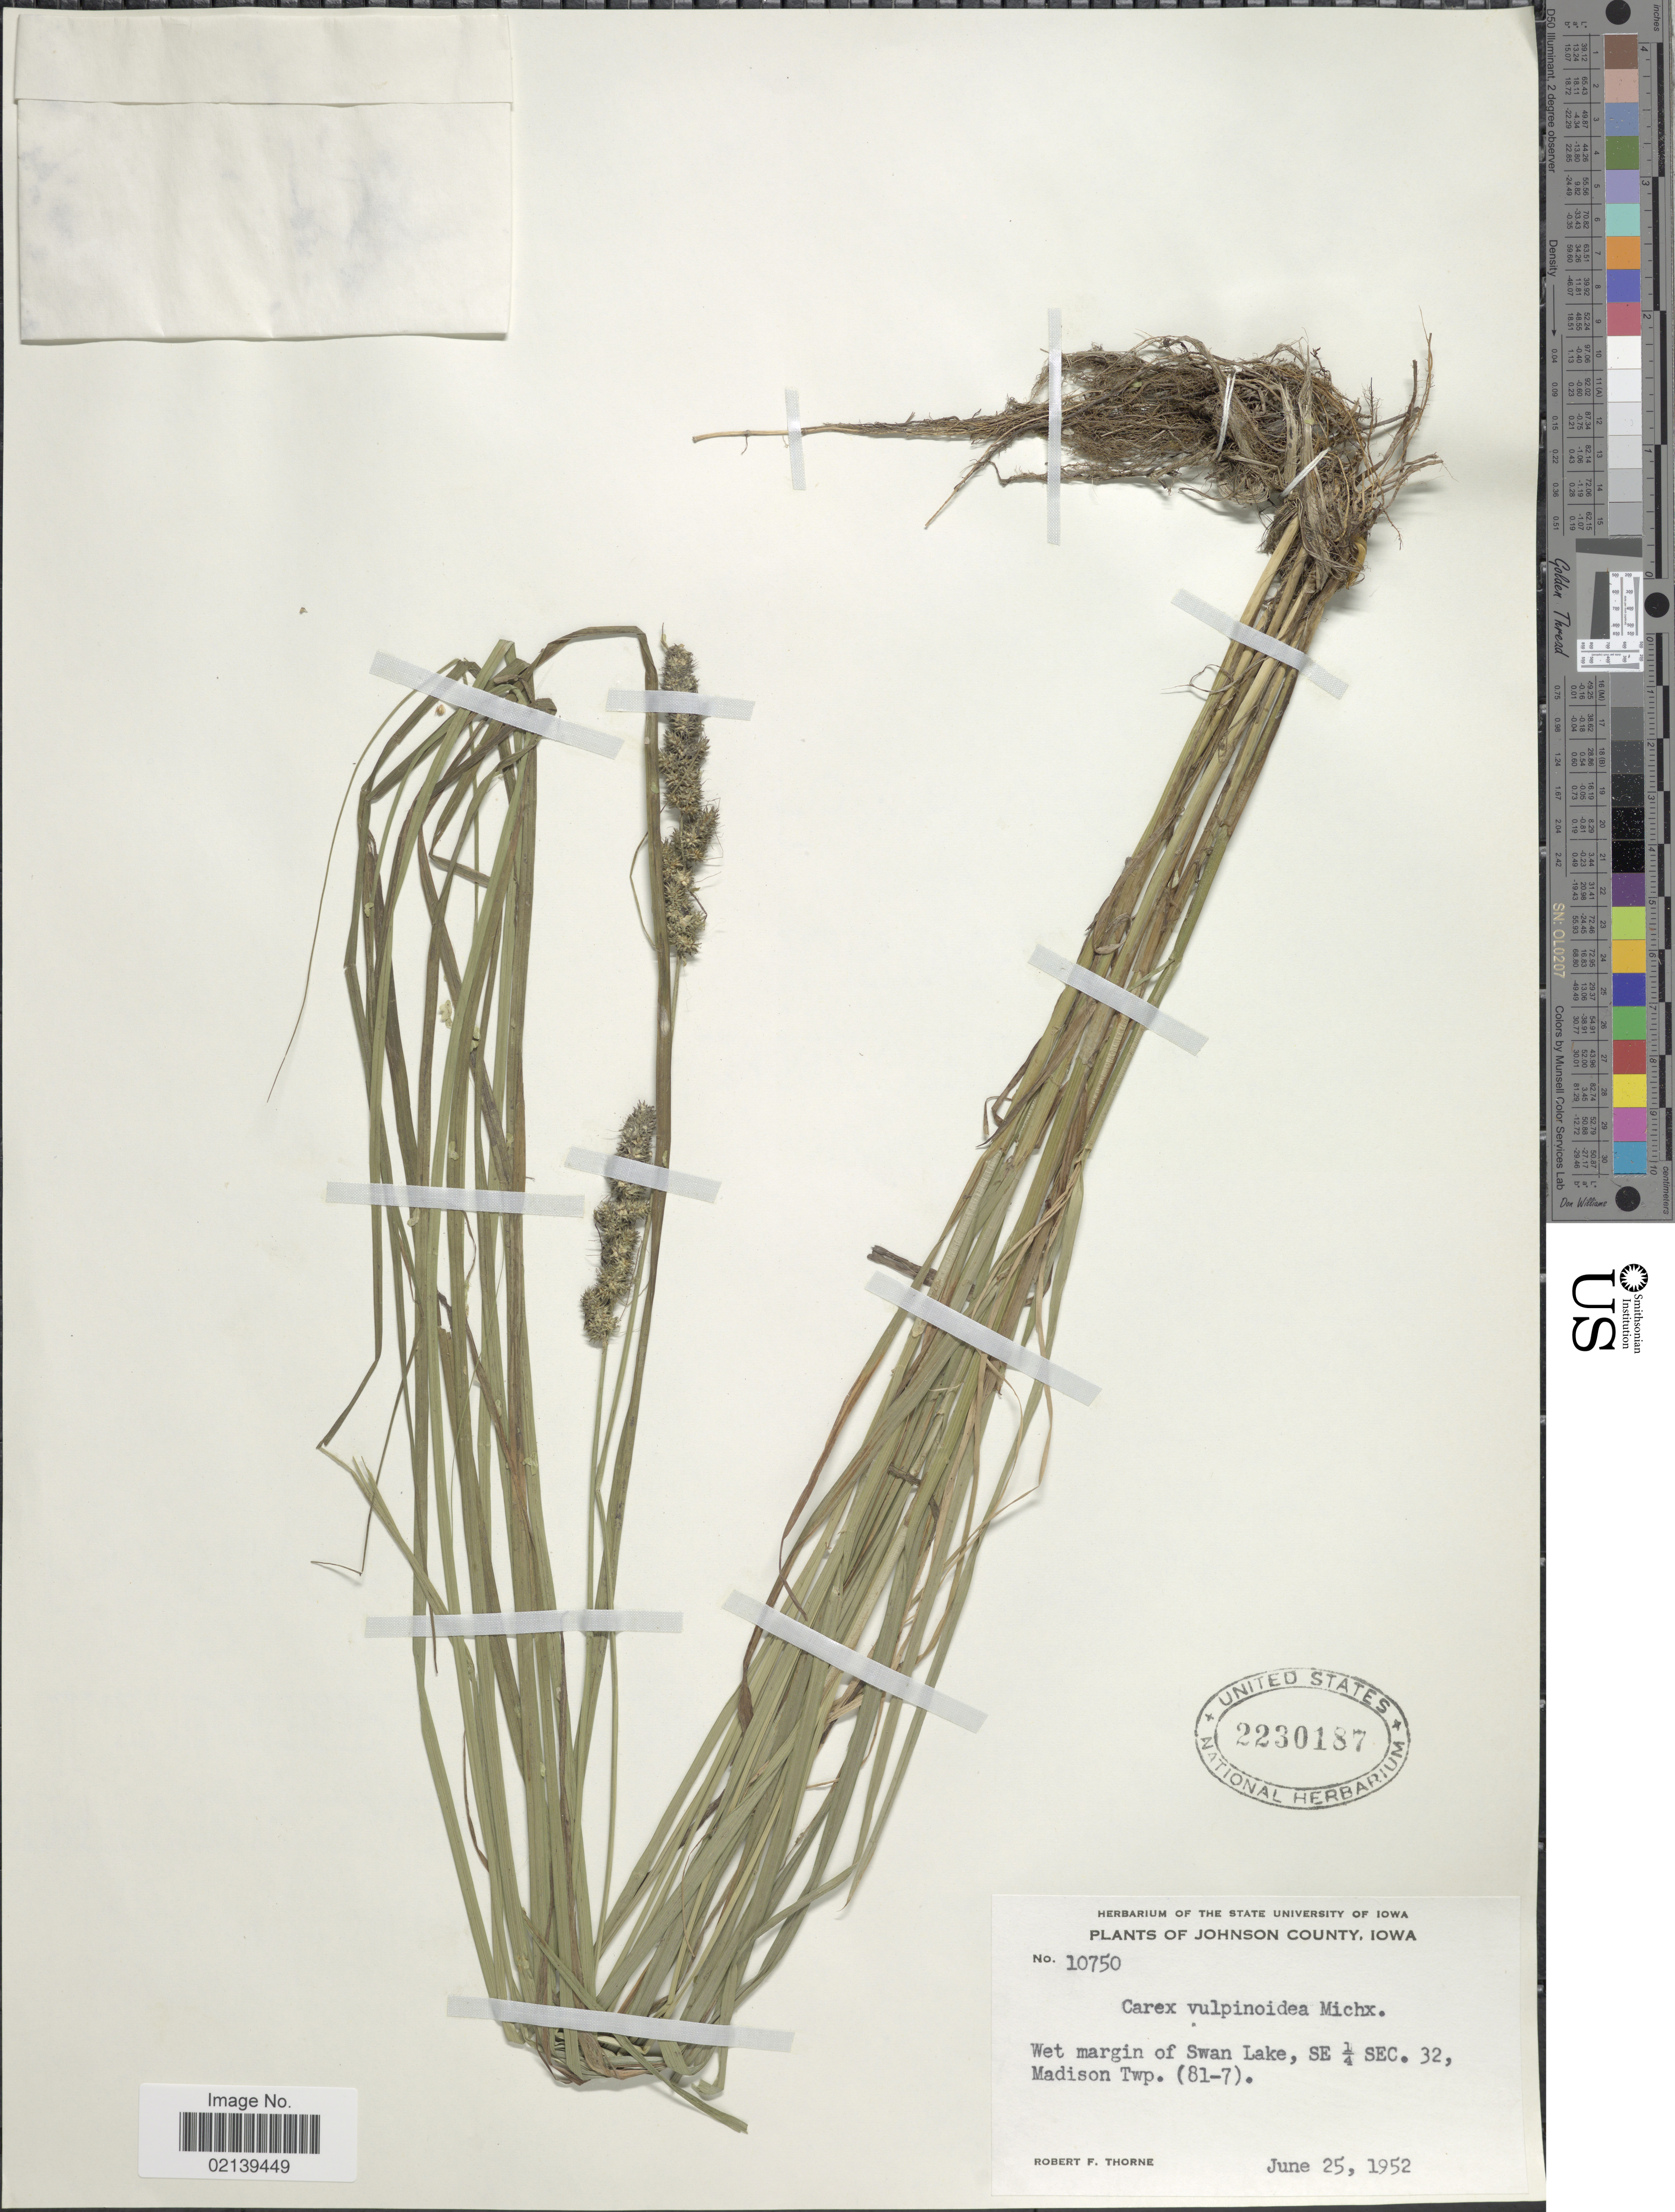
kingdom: Plantae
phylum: Tracheophyta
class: Liliopsida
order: Poales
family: Cyperaceae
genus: Carex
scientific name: Carex vulpinoidea Michx.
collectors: R. F. Thorne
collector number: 10750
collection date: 1952-06-25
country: United States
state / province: Iowa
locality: Johnson County, Wet margin of Swan Lake, SE ¼ Sec. 32, Madison Twp., (81-7)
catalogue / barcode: US 2230187